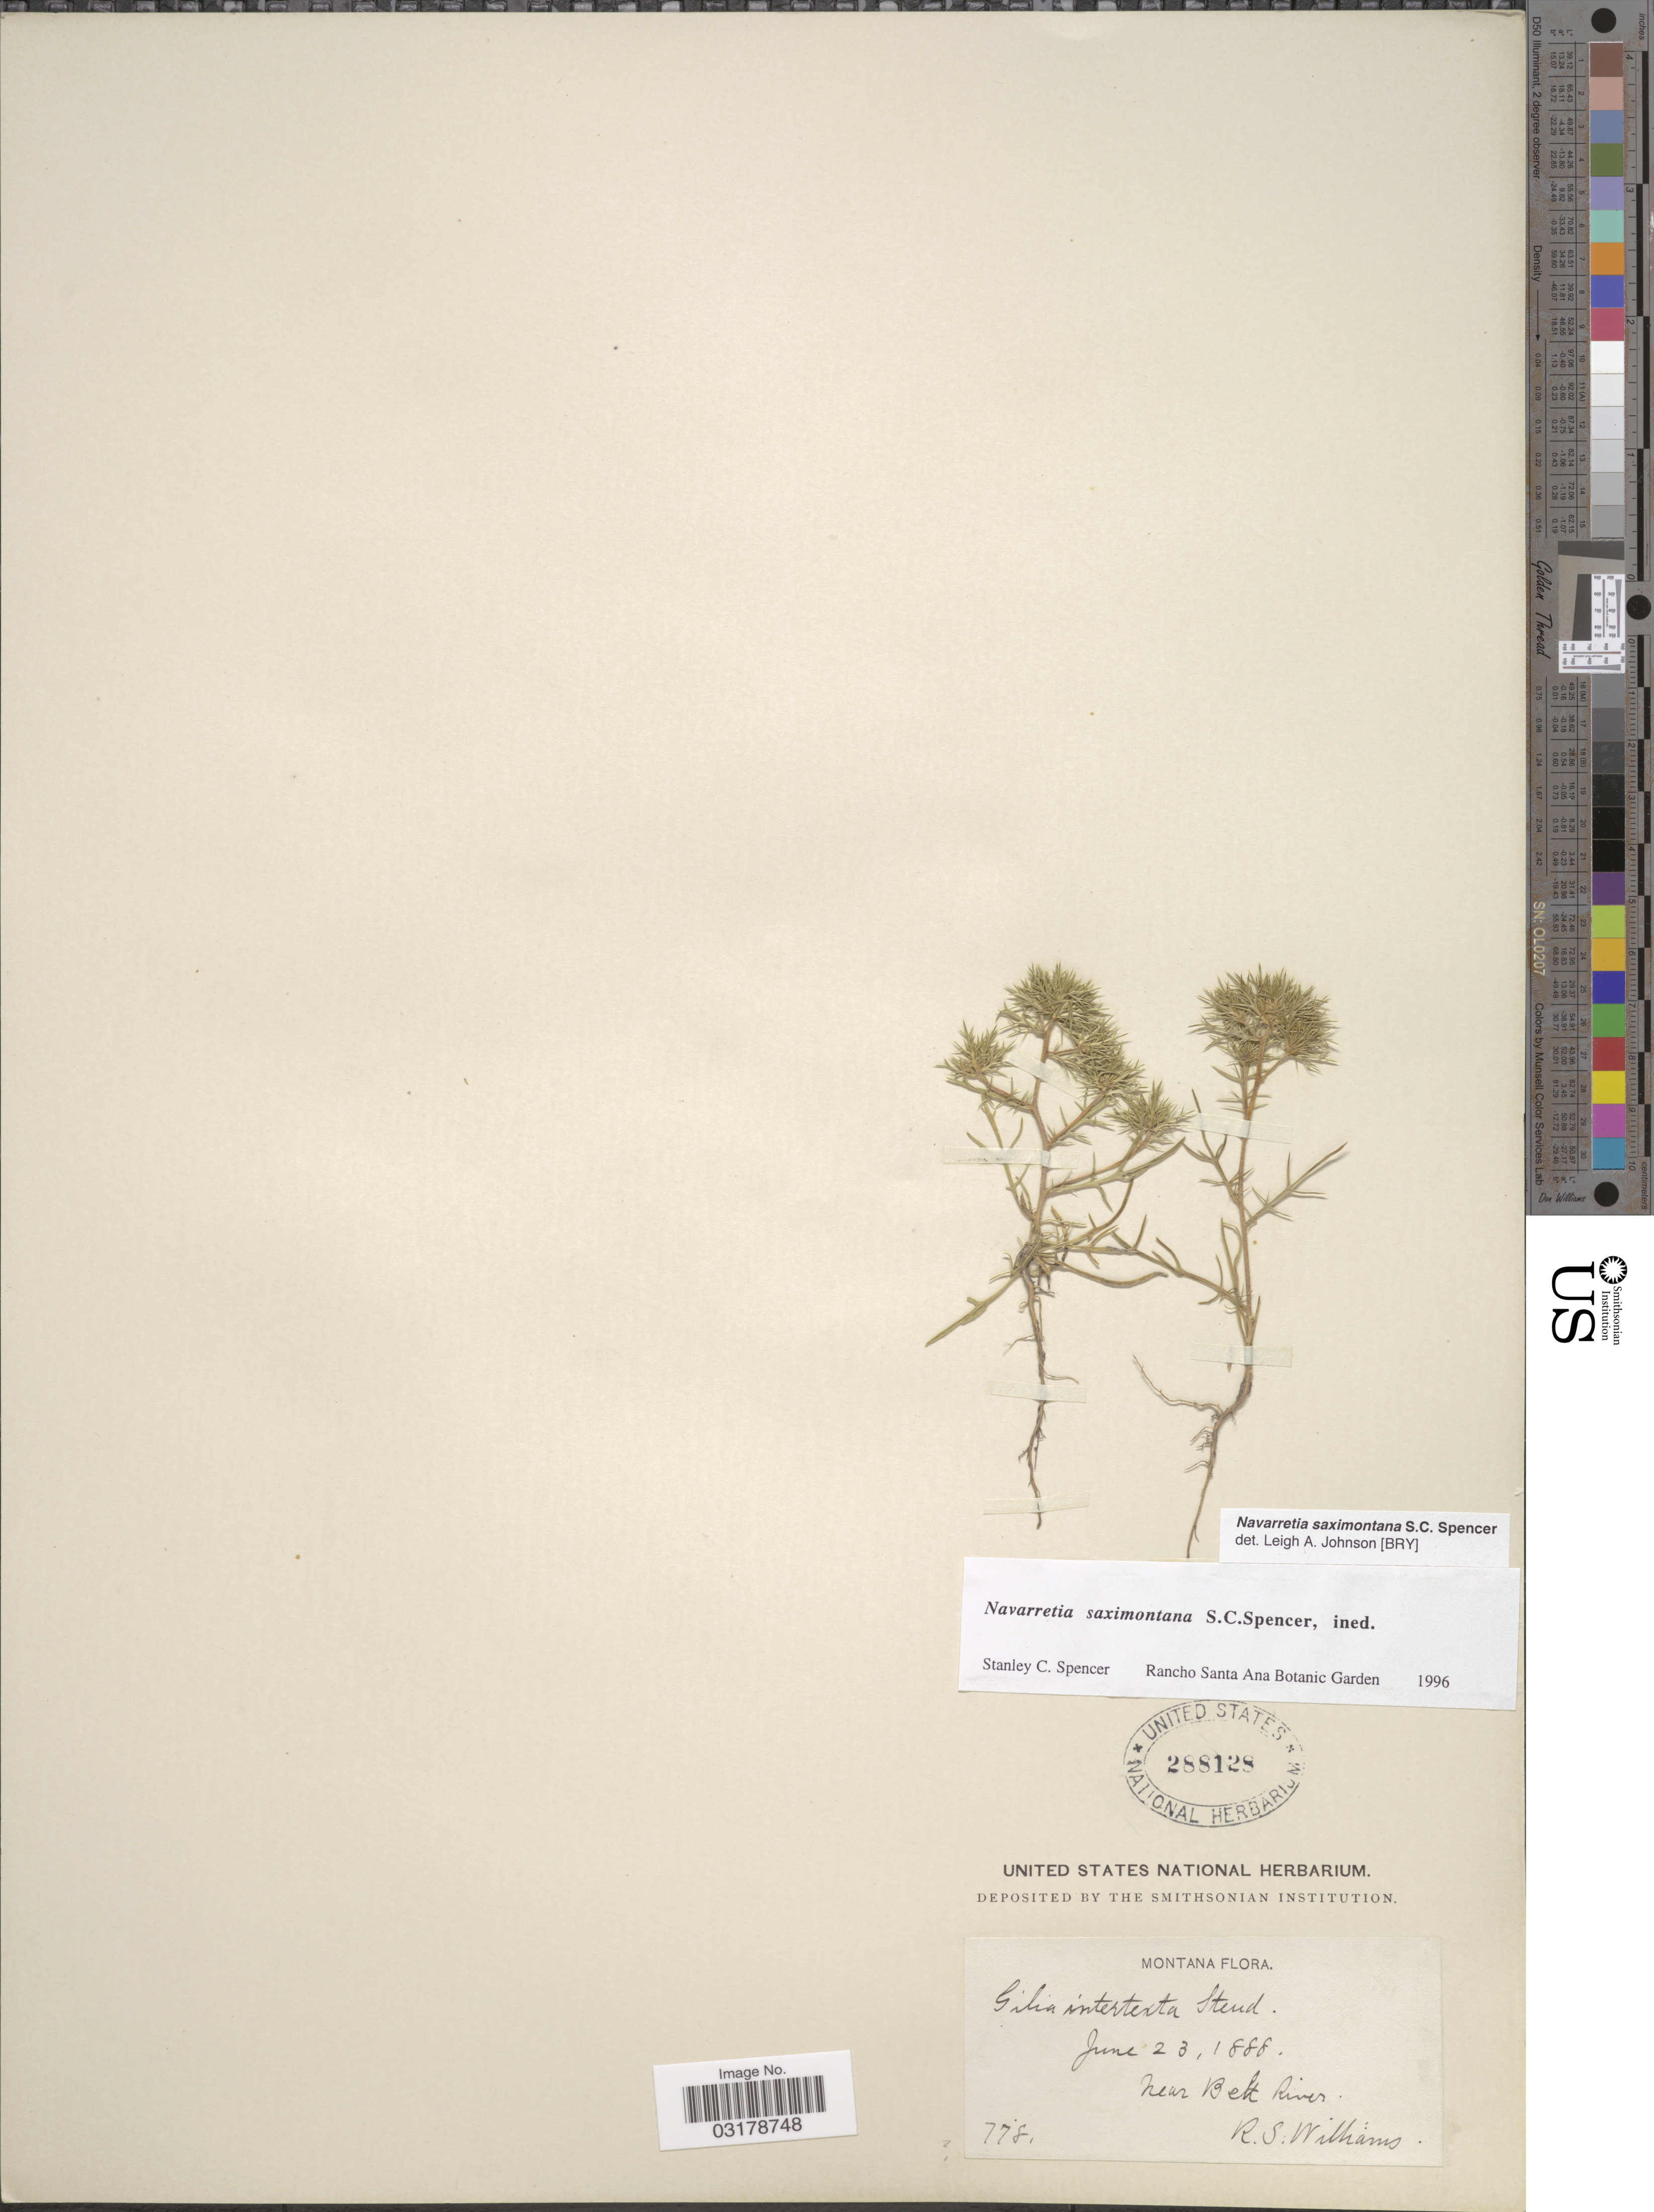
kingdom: Plantae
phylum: Tracheophyta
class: Magnoliopsida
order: Ericales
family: Polemoniaceae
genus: Navarretia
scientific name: Navarretia saximontana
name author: S.C. Spencer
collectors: R. S. Williams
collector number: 778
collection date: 1888-06-23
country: United States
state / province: Montana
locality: Near Belt River.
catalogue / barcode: US 288128